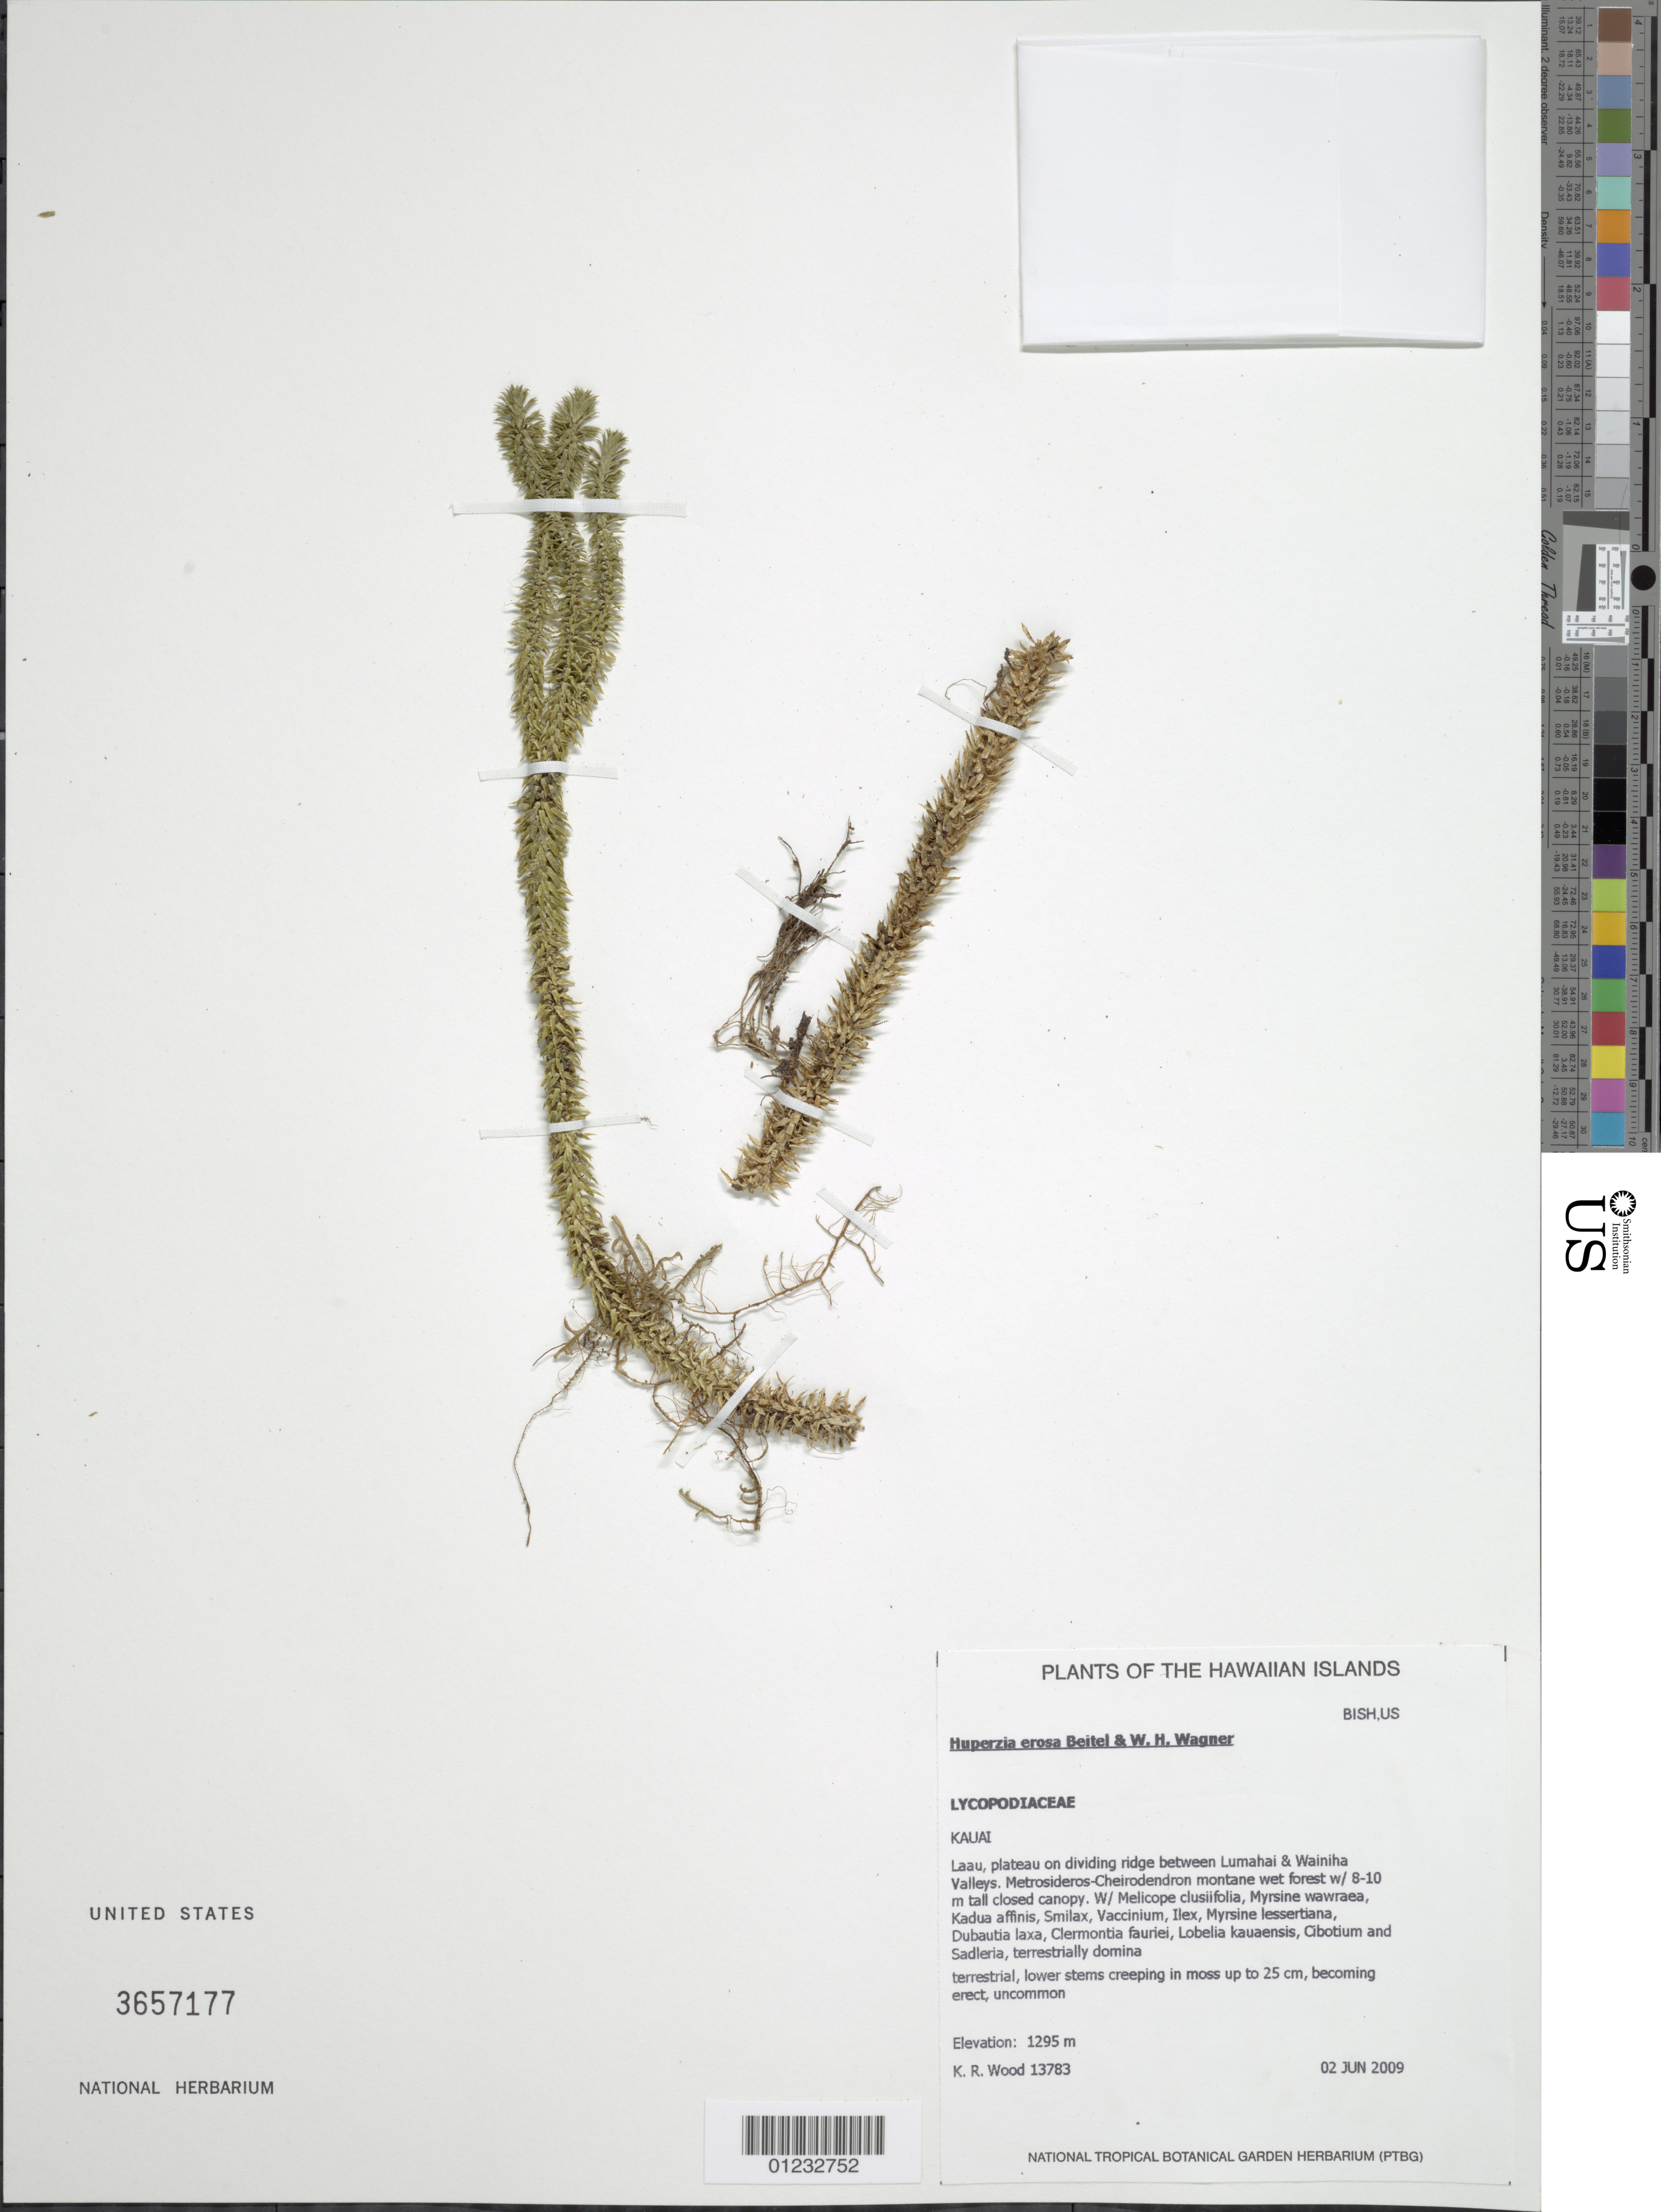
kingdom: Plantae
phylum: Tracheophyta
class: Lycopodiopsida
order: Lycopodiales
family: Lycopodiaceae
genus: Huperzia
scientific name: Huperzia erosa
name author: Beitel & W.H. Wagner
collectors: K. R. Wood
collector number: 13783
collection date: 2009-06-02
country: United States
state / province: Hawaii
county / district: Kauai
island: Kaua'i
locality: Laau, plateau on dividing ridge between Lumahai & Wainiha Valleys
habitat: Montane wet forest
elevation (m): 1295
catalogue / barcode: US 3657177